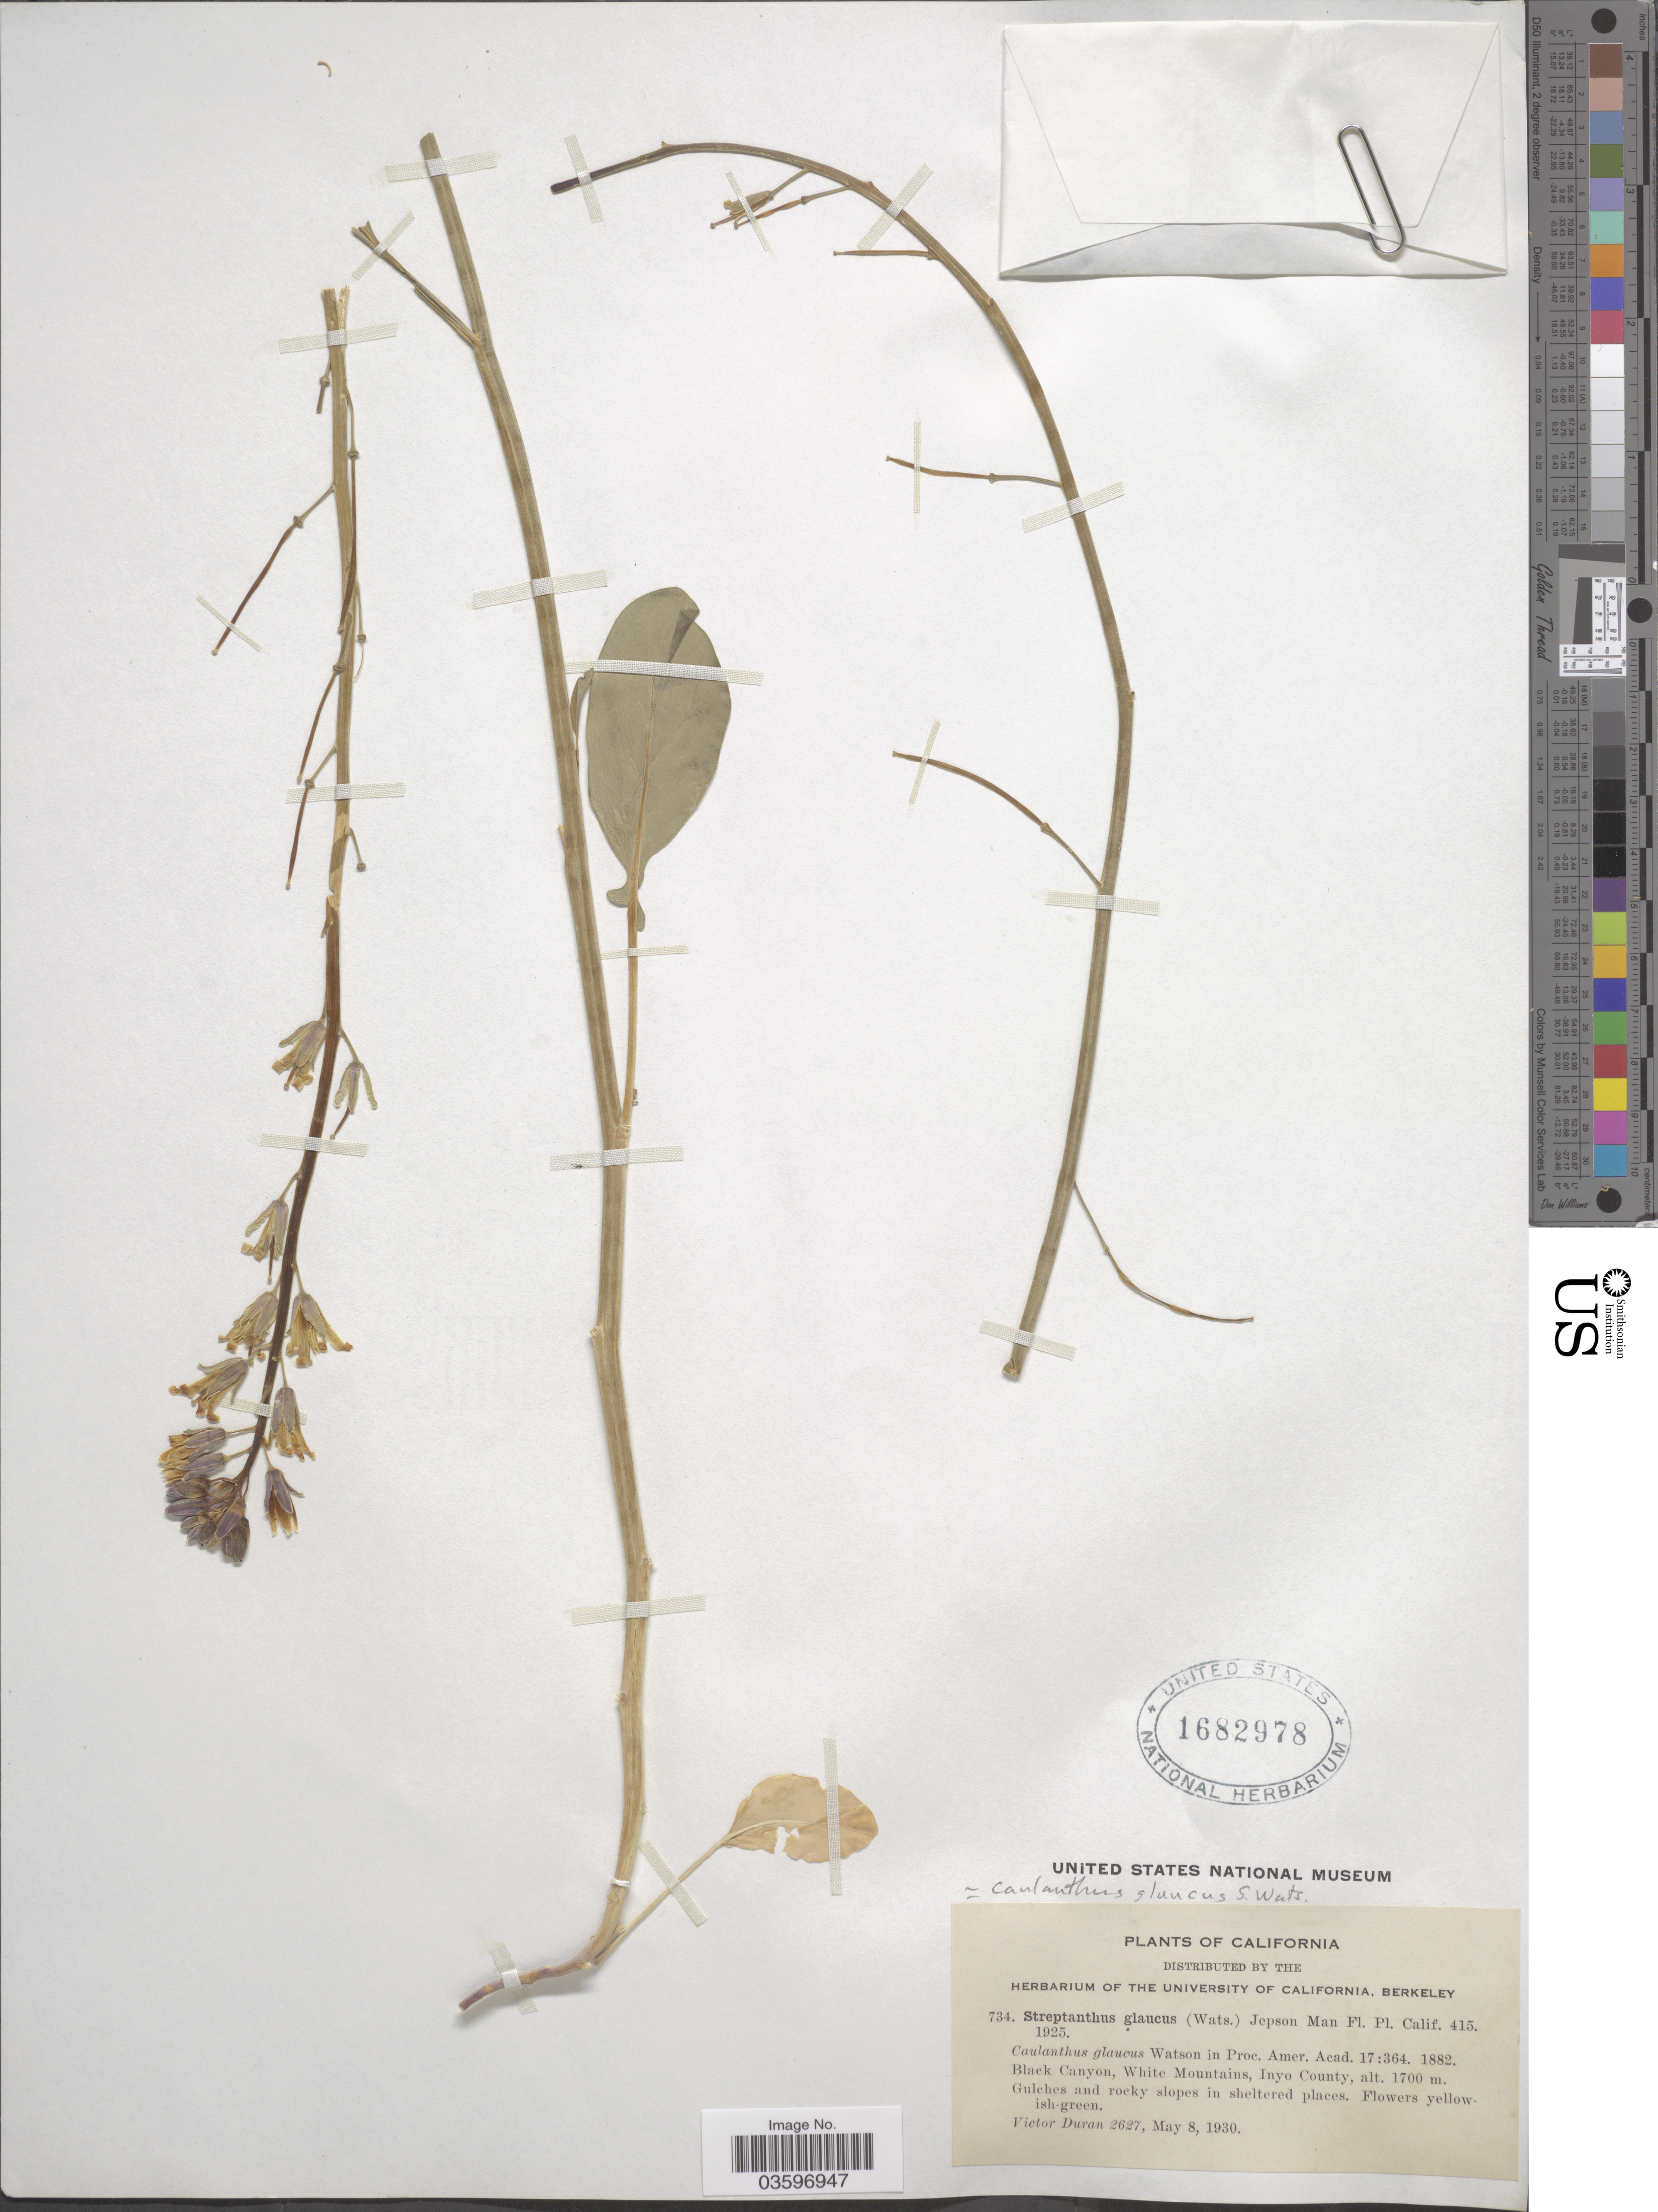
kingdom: Plantae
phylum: Tracheophyta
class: Magnoliopsida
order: Brassicales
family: Brassicaceae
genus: Caulanthus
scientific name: Caulanthus glaucus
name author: S. Watson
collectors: V. Duran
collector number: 2627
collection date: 1930-05-08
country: United States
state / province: California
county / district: Inyo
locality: Black Canyon, White Mountains, Inyo County.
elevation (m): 1700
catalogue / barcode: US 1682978